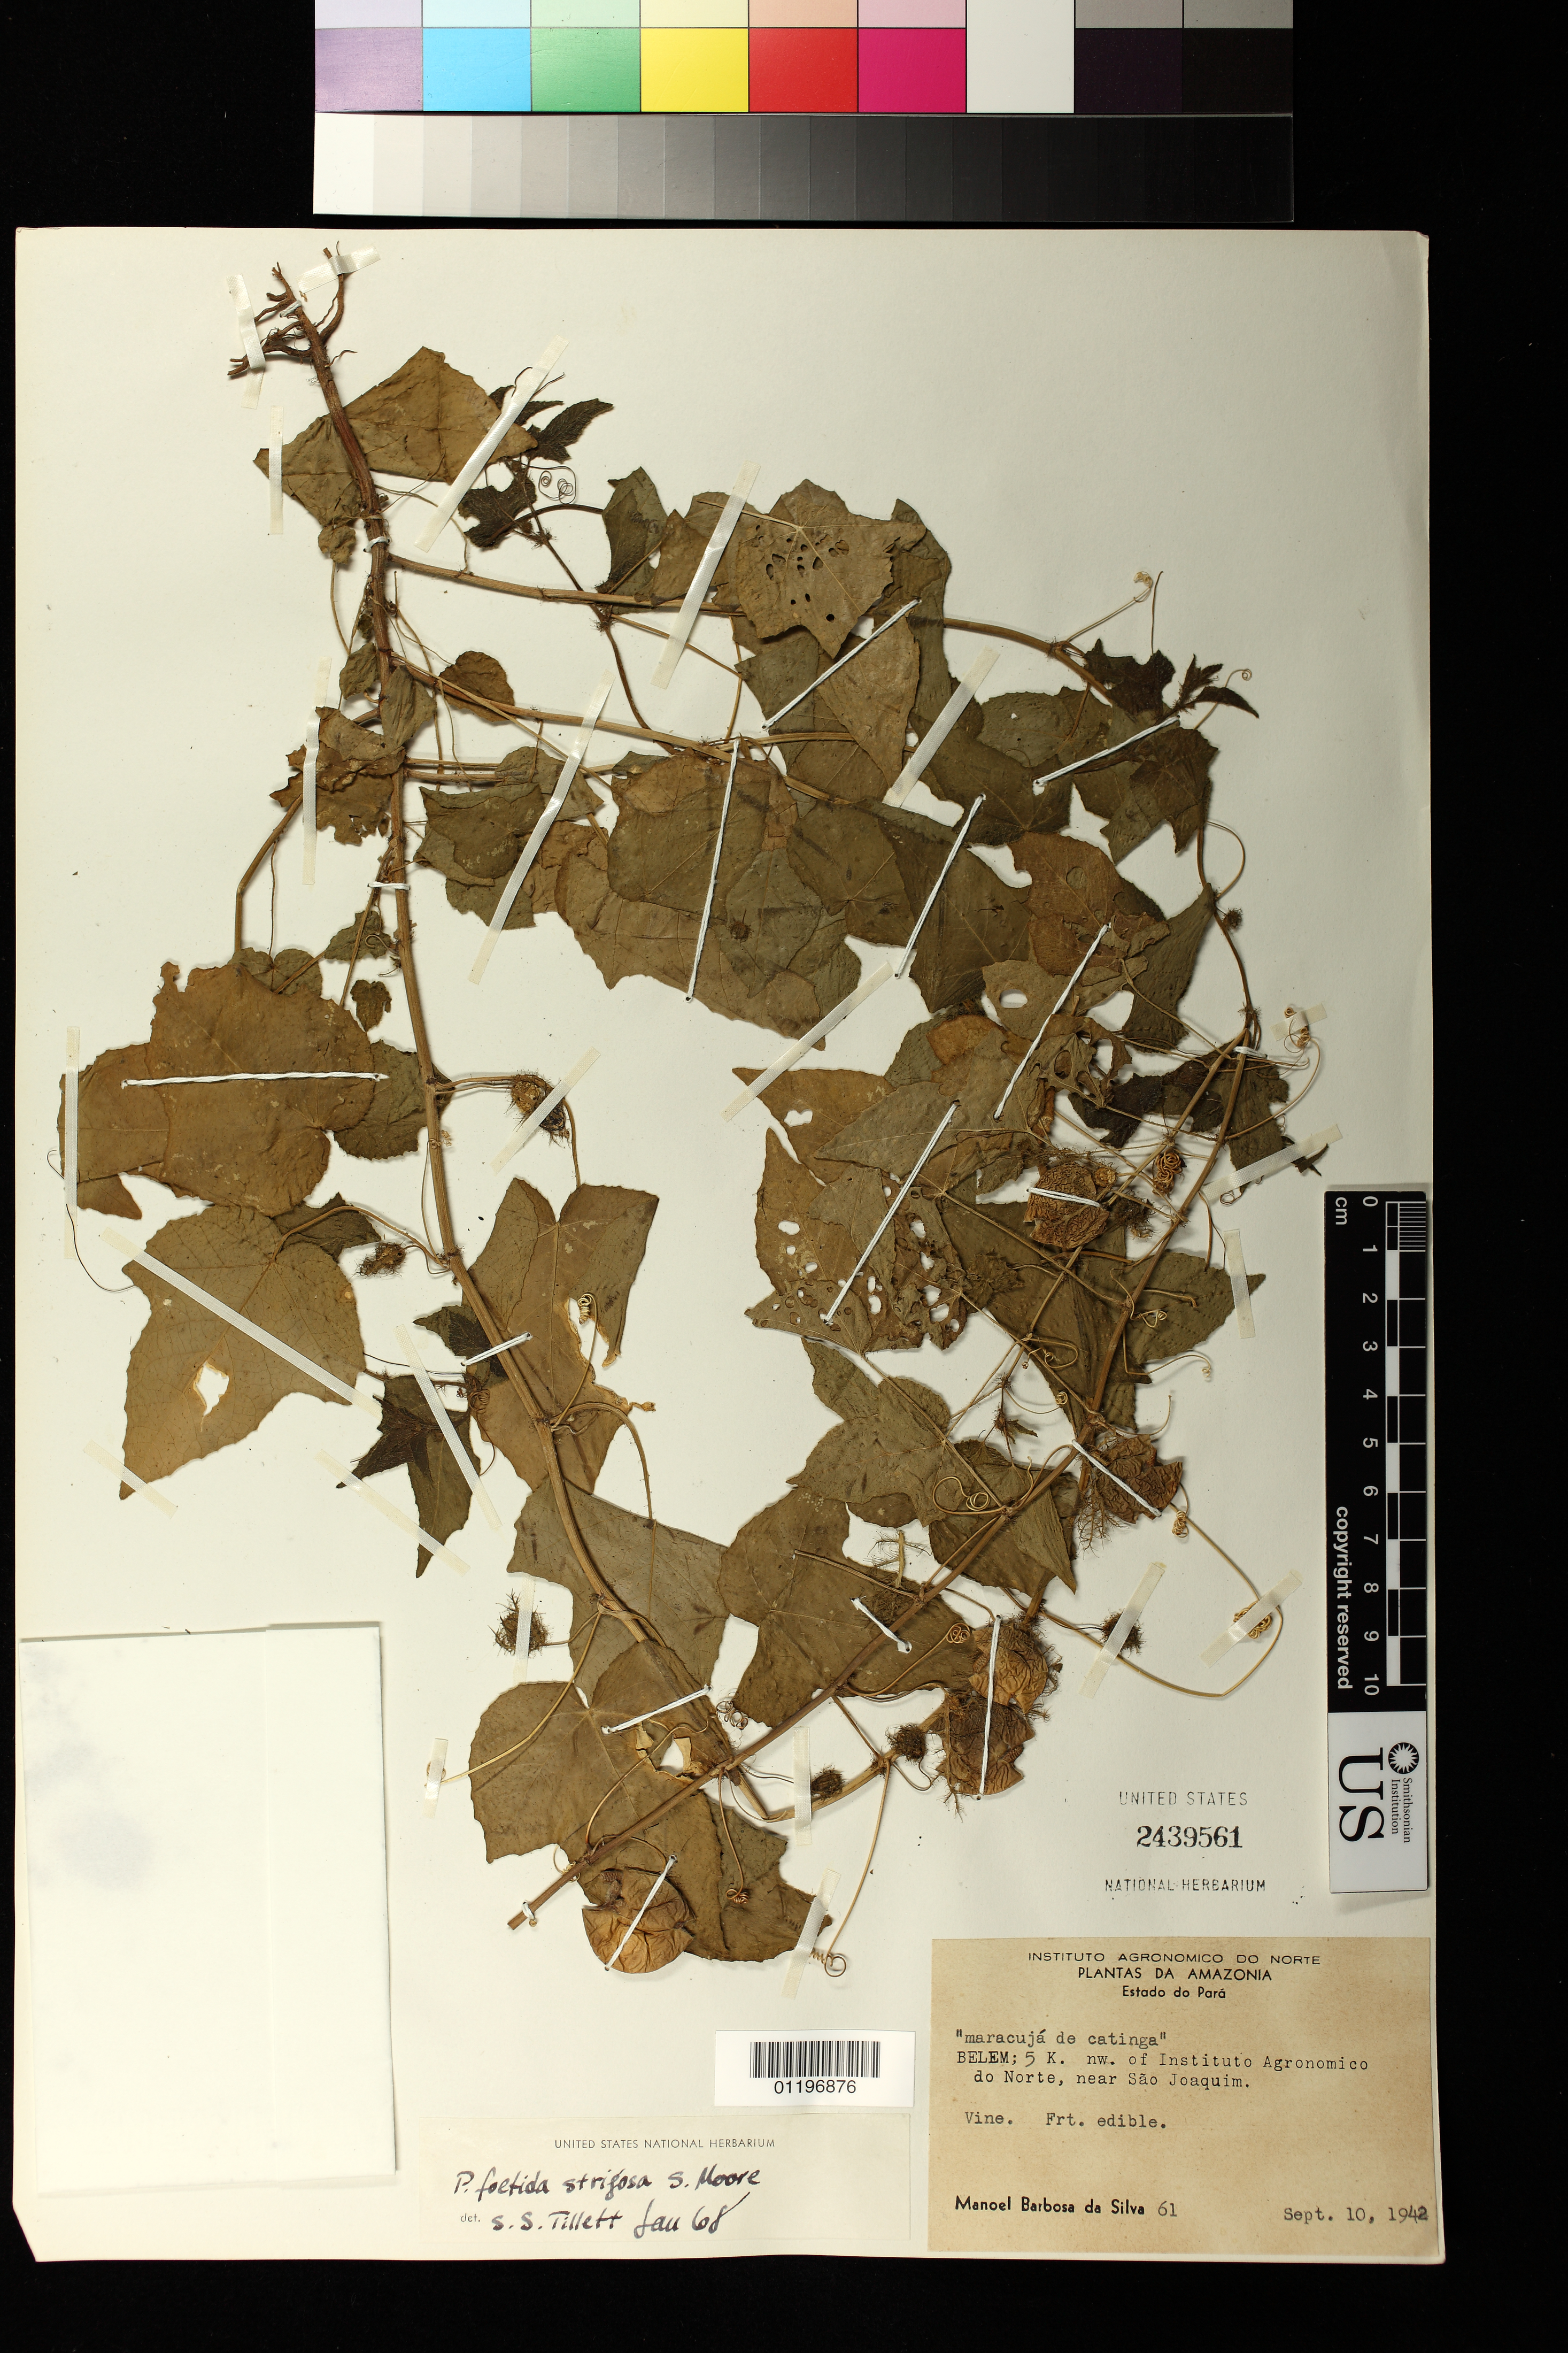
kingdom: Plantae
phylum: Tracheophyta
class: Magnoliopsida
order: Malpighiales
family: Passifloraceae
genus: Passiflora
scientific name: Passiflora foetida var. strigosa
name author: (M. Roem.) S. Moore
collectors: M. Barbosa da Silva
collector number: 61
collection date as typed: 09 Oct 1942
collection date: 1942-10-09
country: Brazil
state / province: Pará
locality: Belem; 5 K. nw. of Instituto Agronomico do Norte, near São Joaquim.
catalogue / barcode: US 2439561